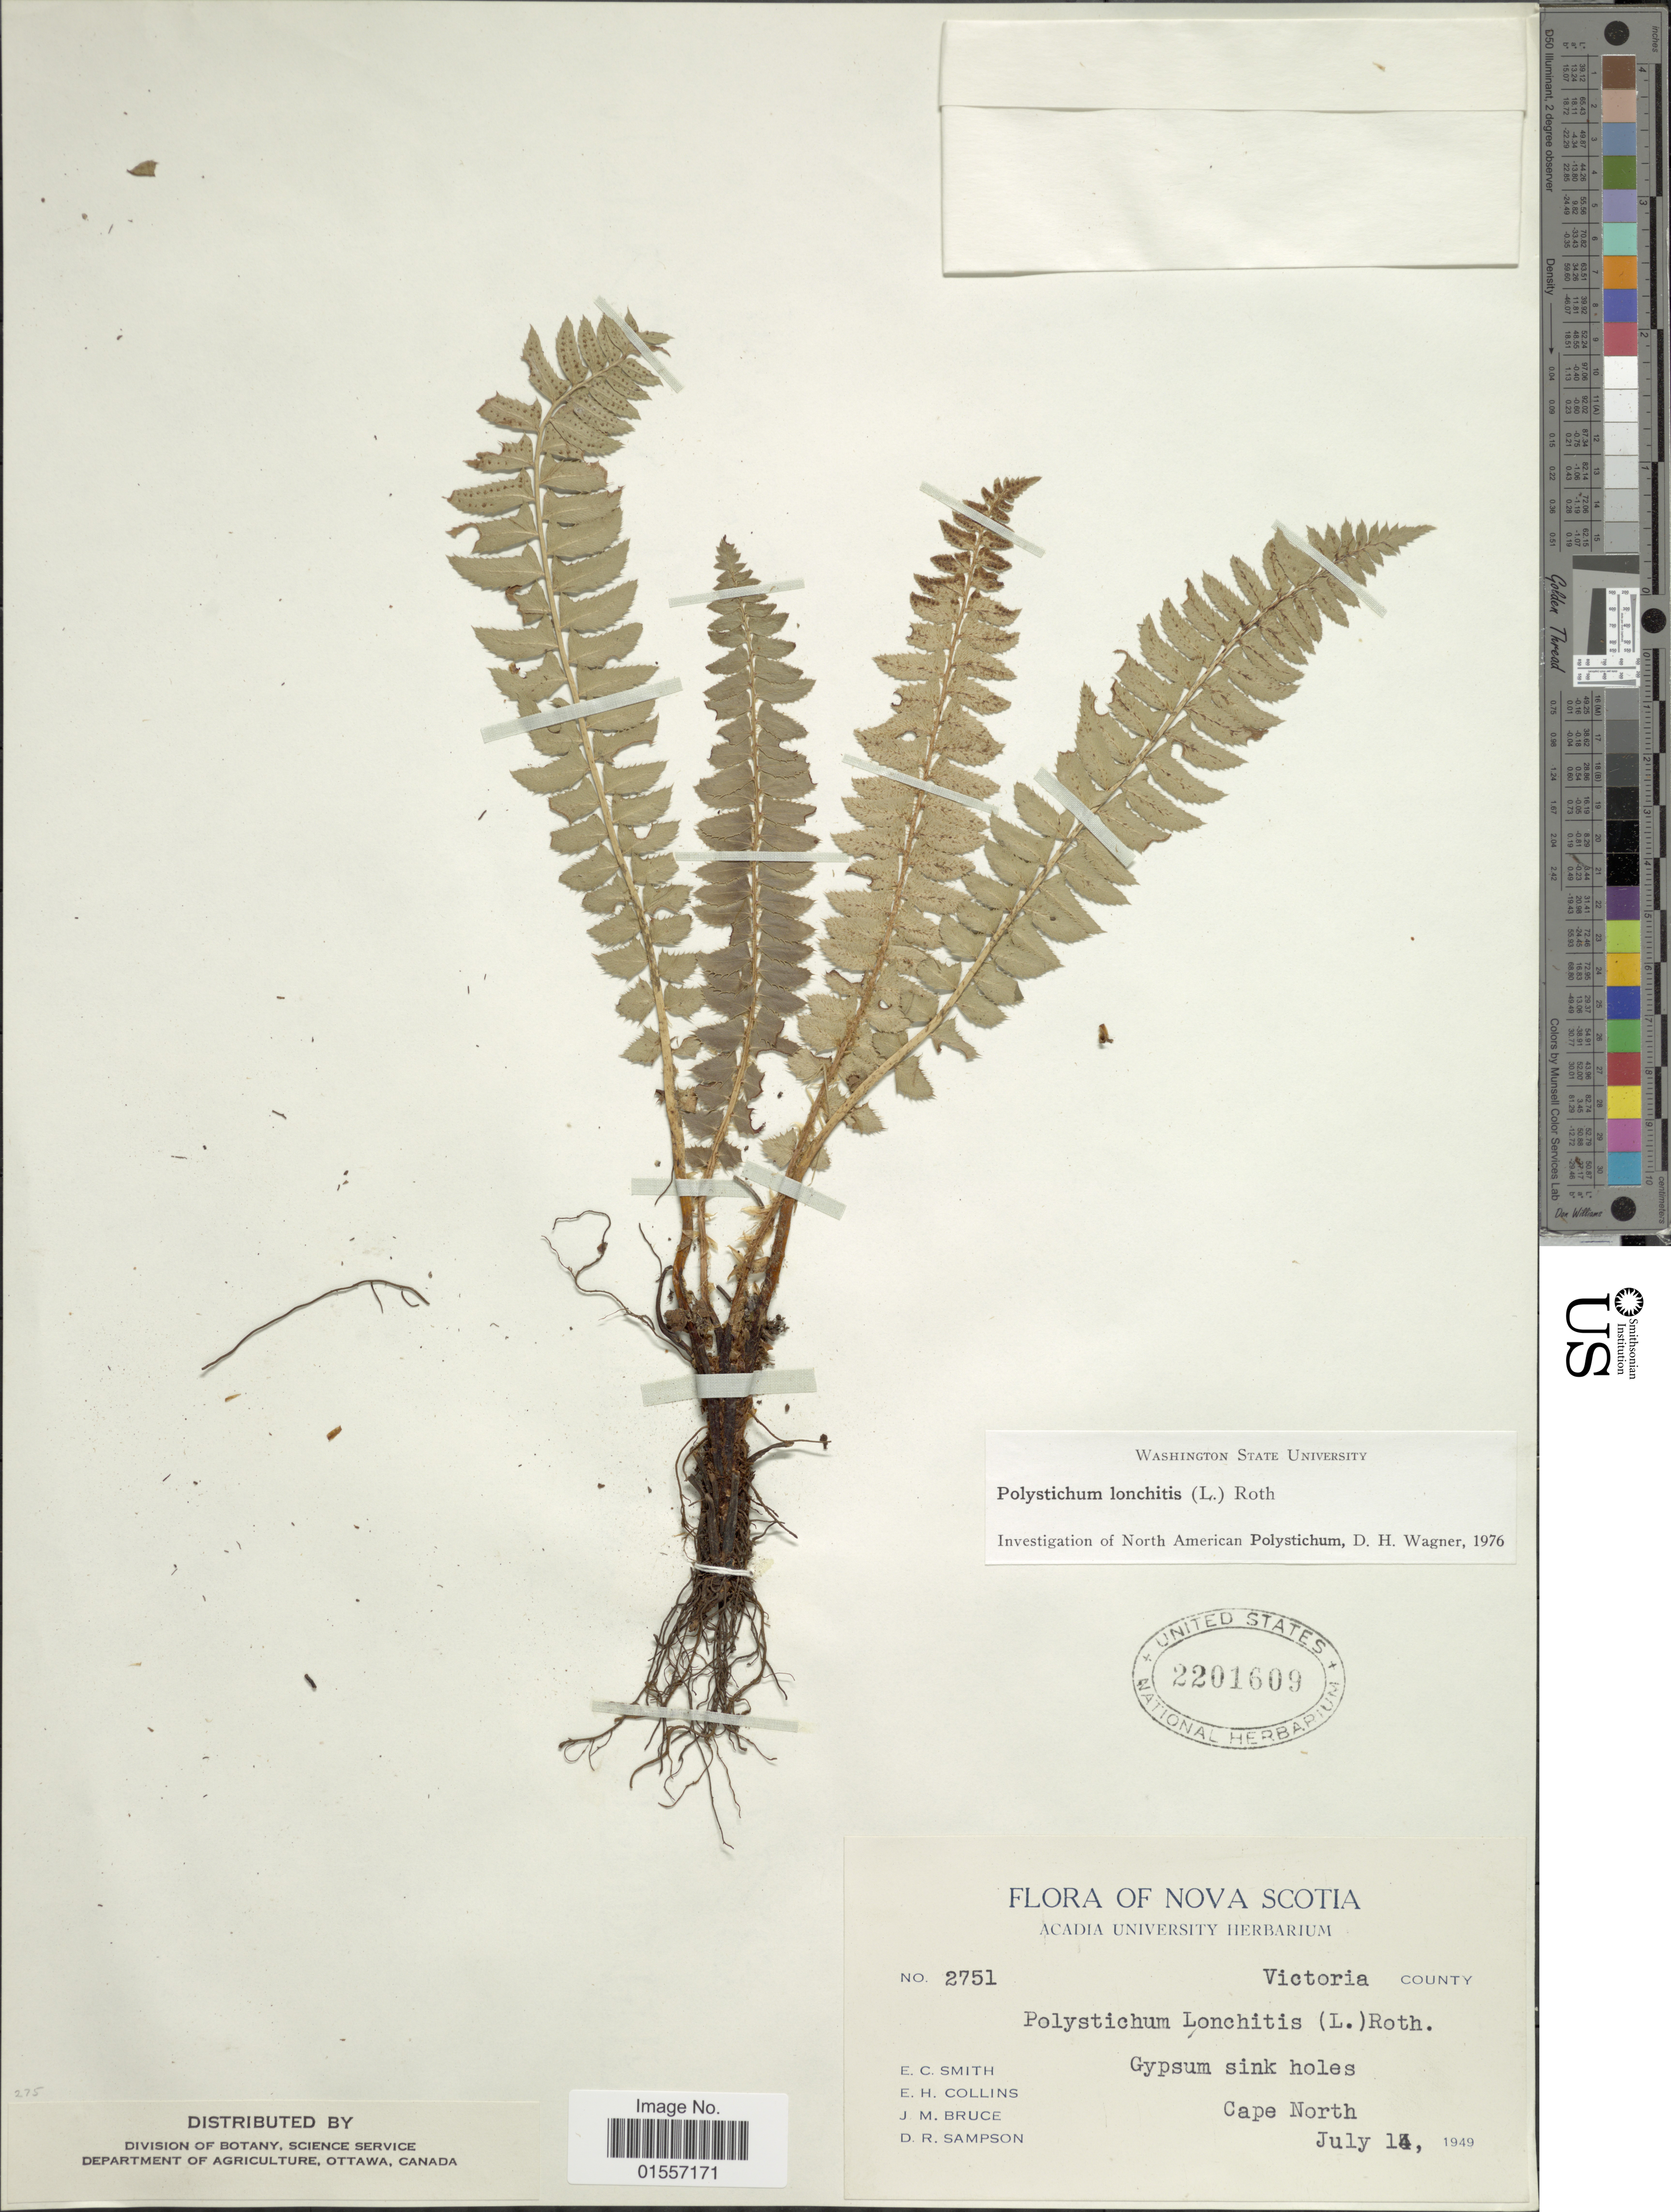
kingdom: Plantae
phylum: Tracheophyta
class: Polypodiopsida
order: Polypodiales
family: Dryopteridaceae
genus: Polystichum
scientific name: Polystichum lonchitis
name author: (Roth) L.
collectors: E. Smith, E. Collins, J. Bruce & D. Sampson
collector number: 2751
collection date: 1949-07-14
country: Canada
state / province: Nova Scotia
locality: Victoria County, Gypsum sink holes, Cape North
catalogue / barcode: US 2201609